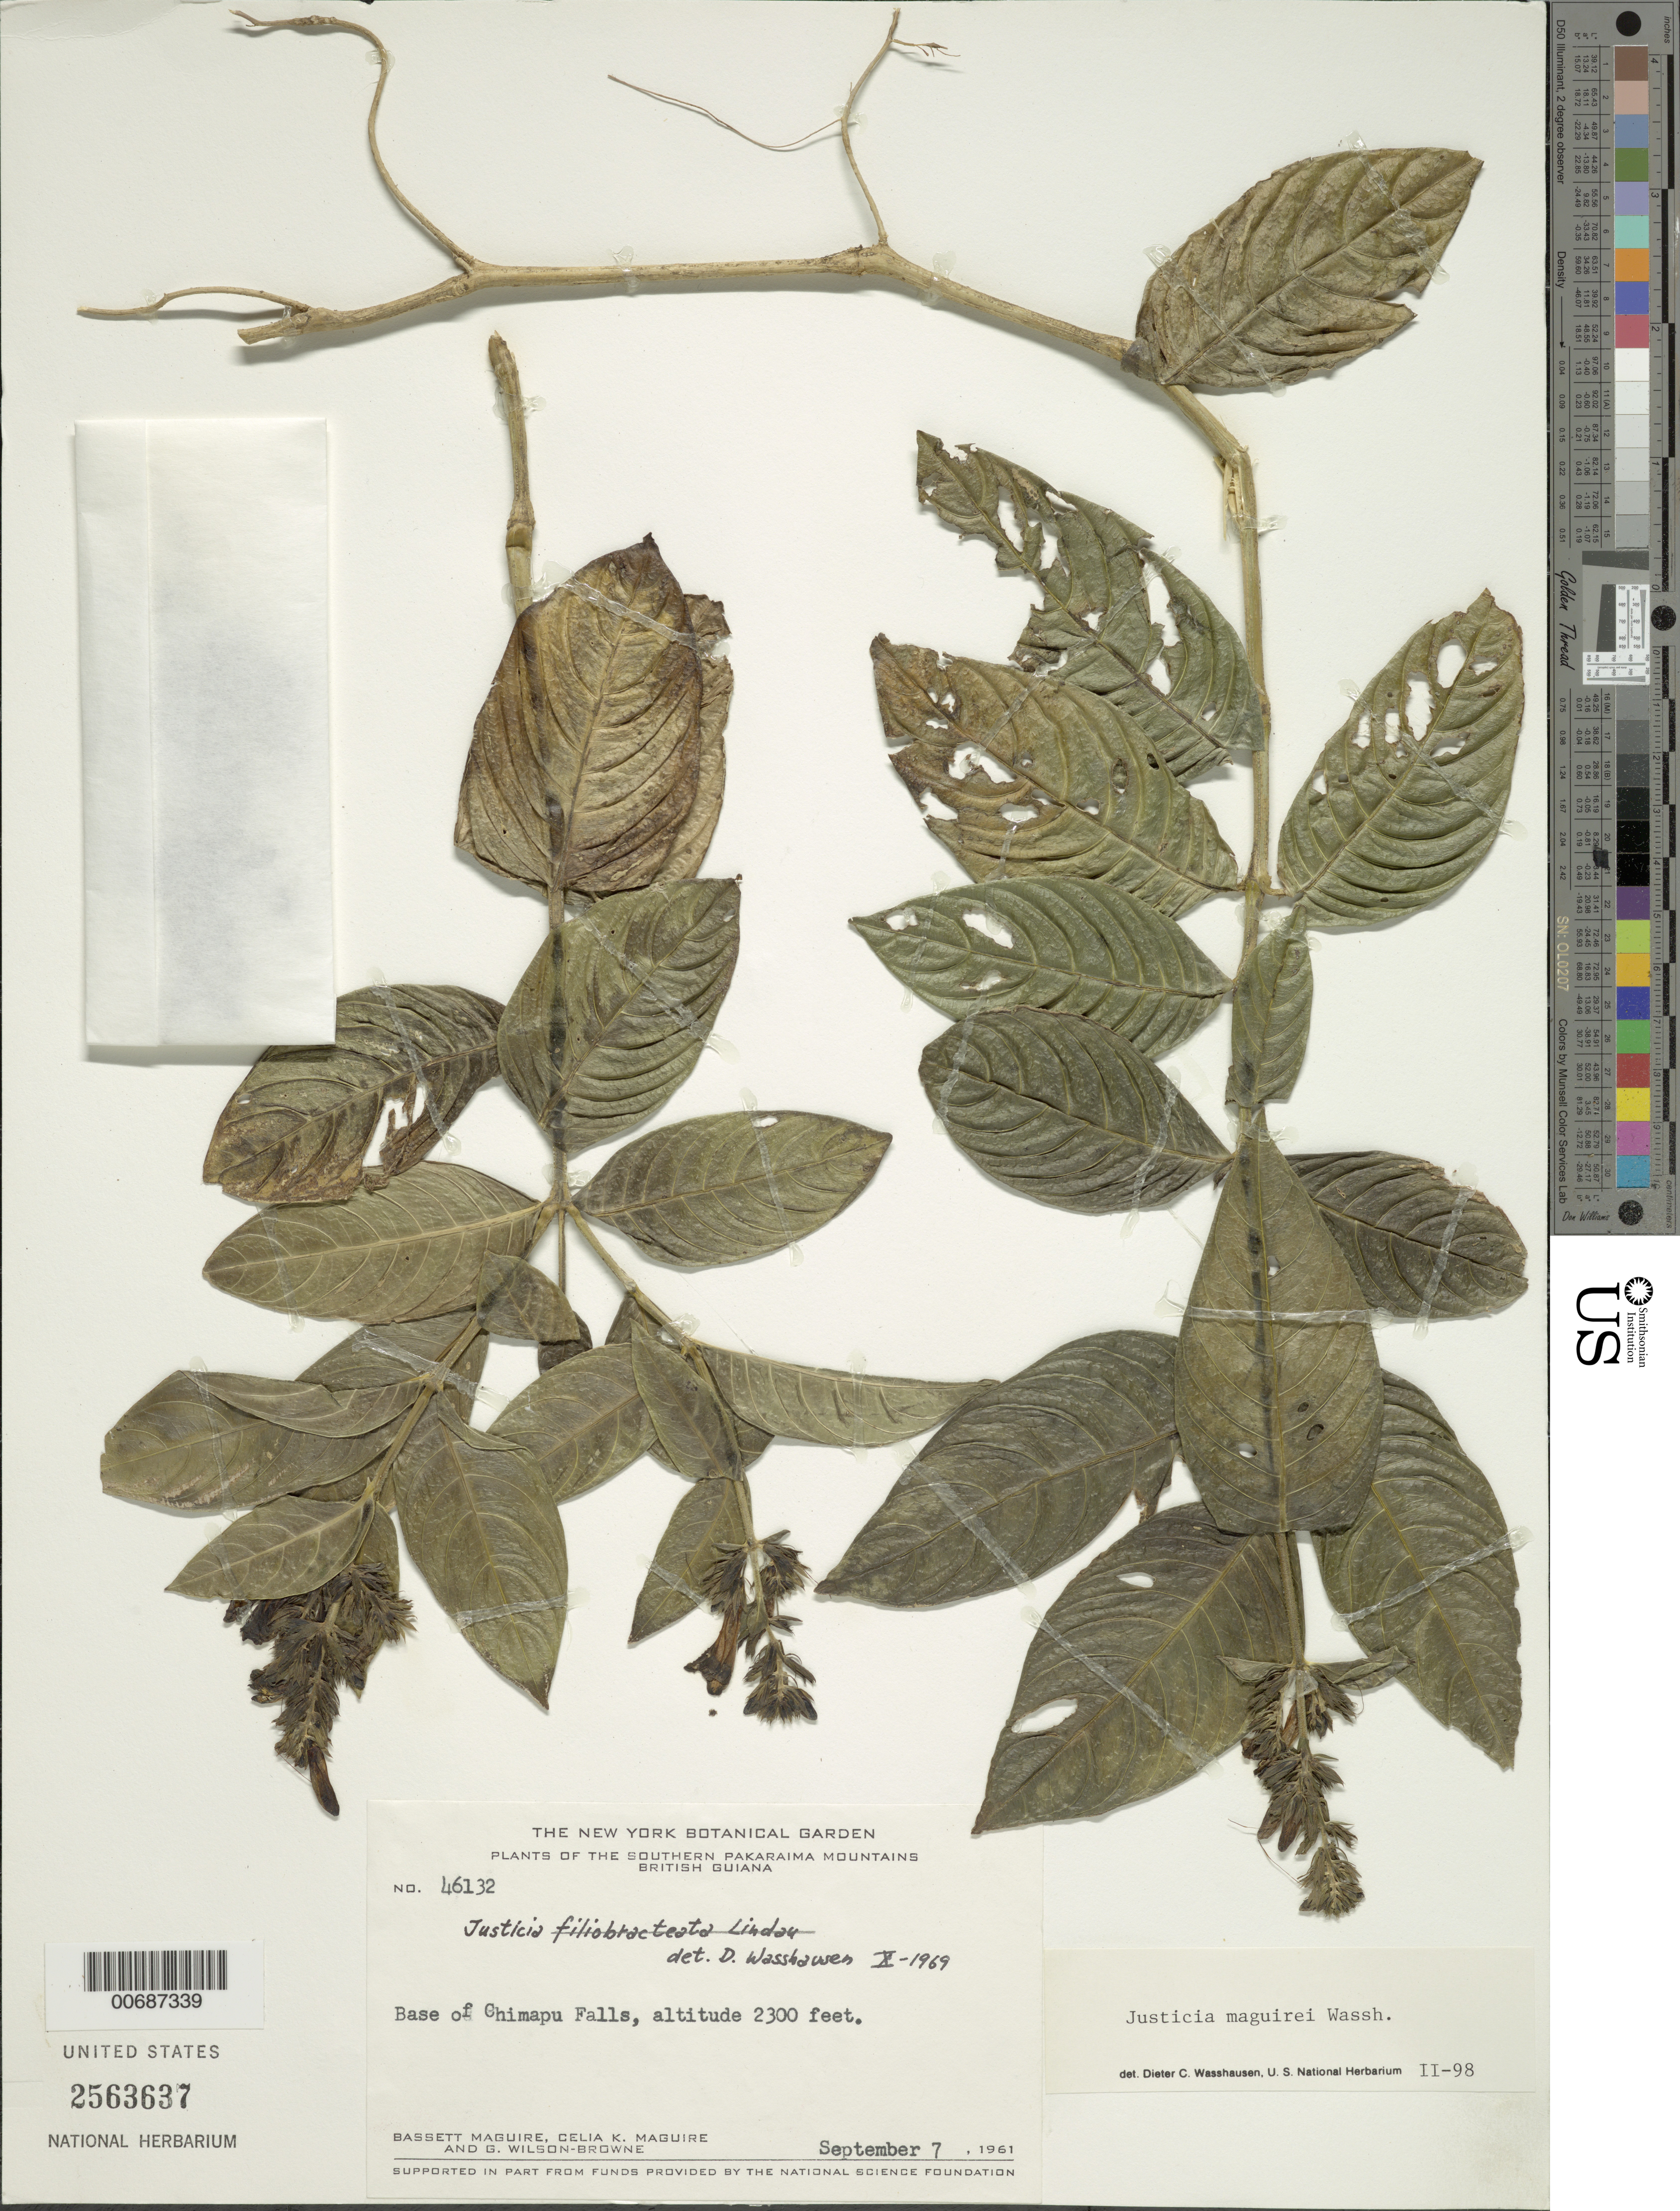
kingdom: Plantae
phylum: Tracheophyta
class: Magnoliopsida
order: Lamiales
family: Acanthaceae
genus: Justicia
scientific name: Justicia maguirei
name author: Wassh.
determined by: Wasshausen, Dieter C., (BOT), Smithsonian Institution - National Museum of Natural History (UNITED STATES)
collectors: B. Maguire, C. K. Maguire & G. Wilson-Browne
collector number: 46132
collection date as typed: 7-Sep-61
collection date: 1961-09-07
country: Guyana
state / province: Potaro-Siparuni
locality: Chiampu Falls, Southern Pakaraima Mts.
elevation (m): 701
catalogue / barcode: US 2563637